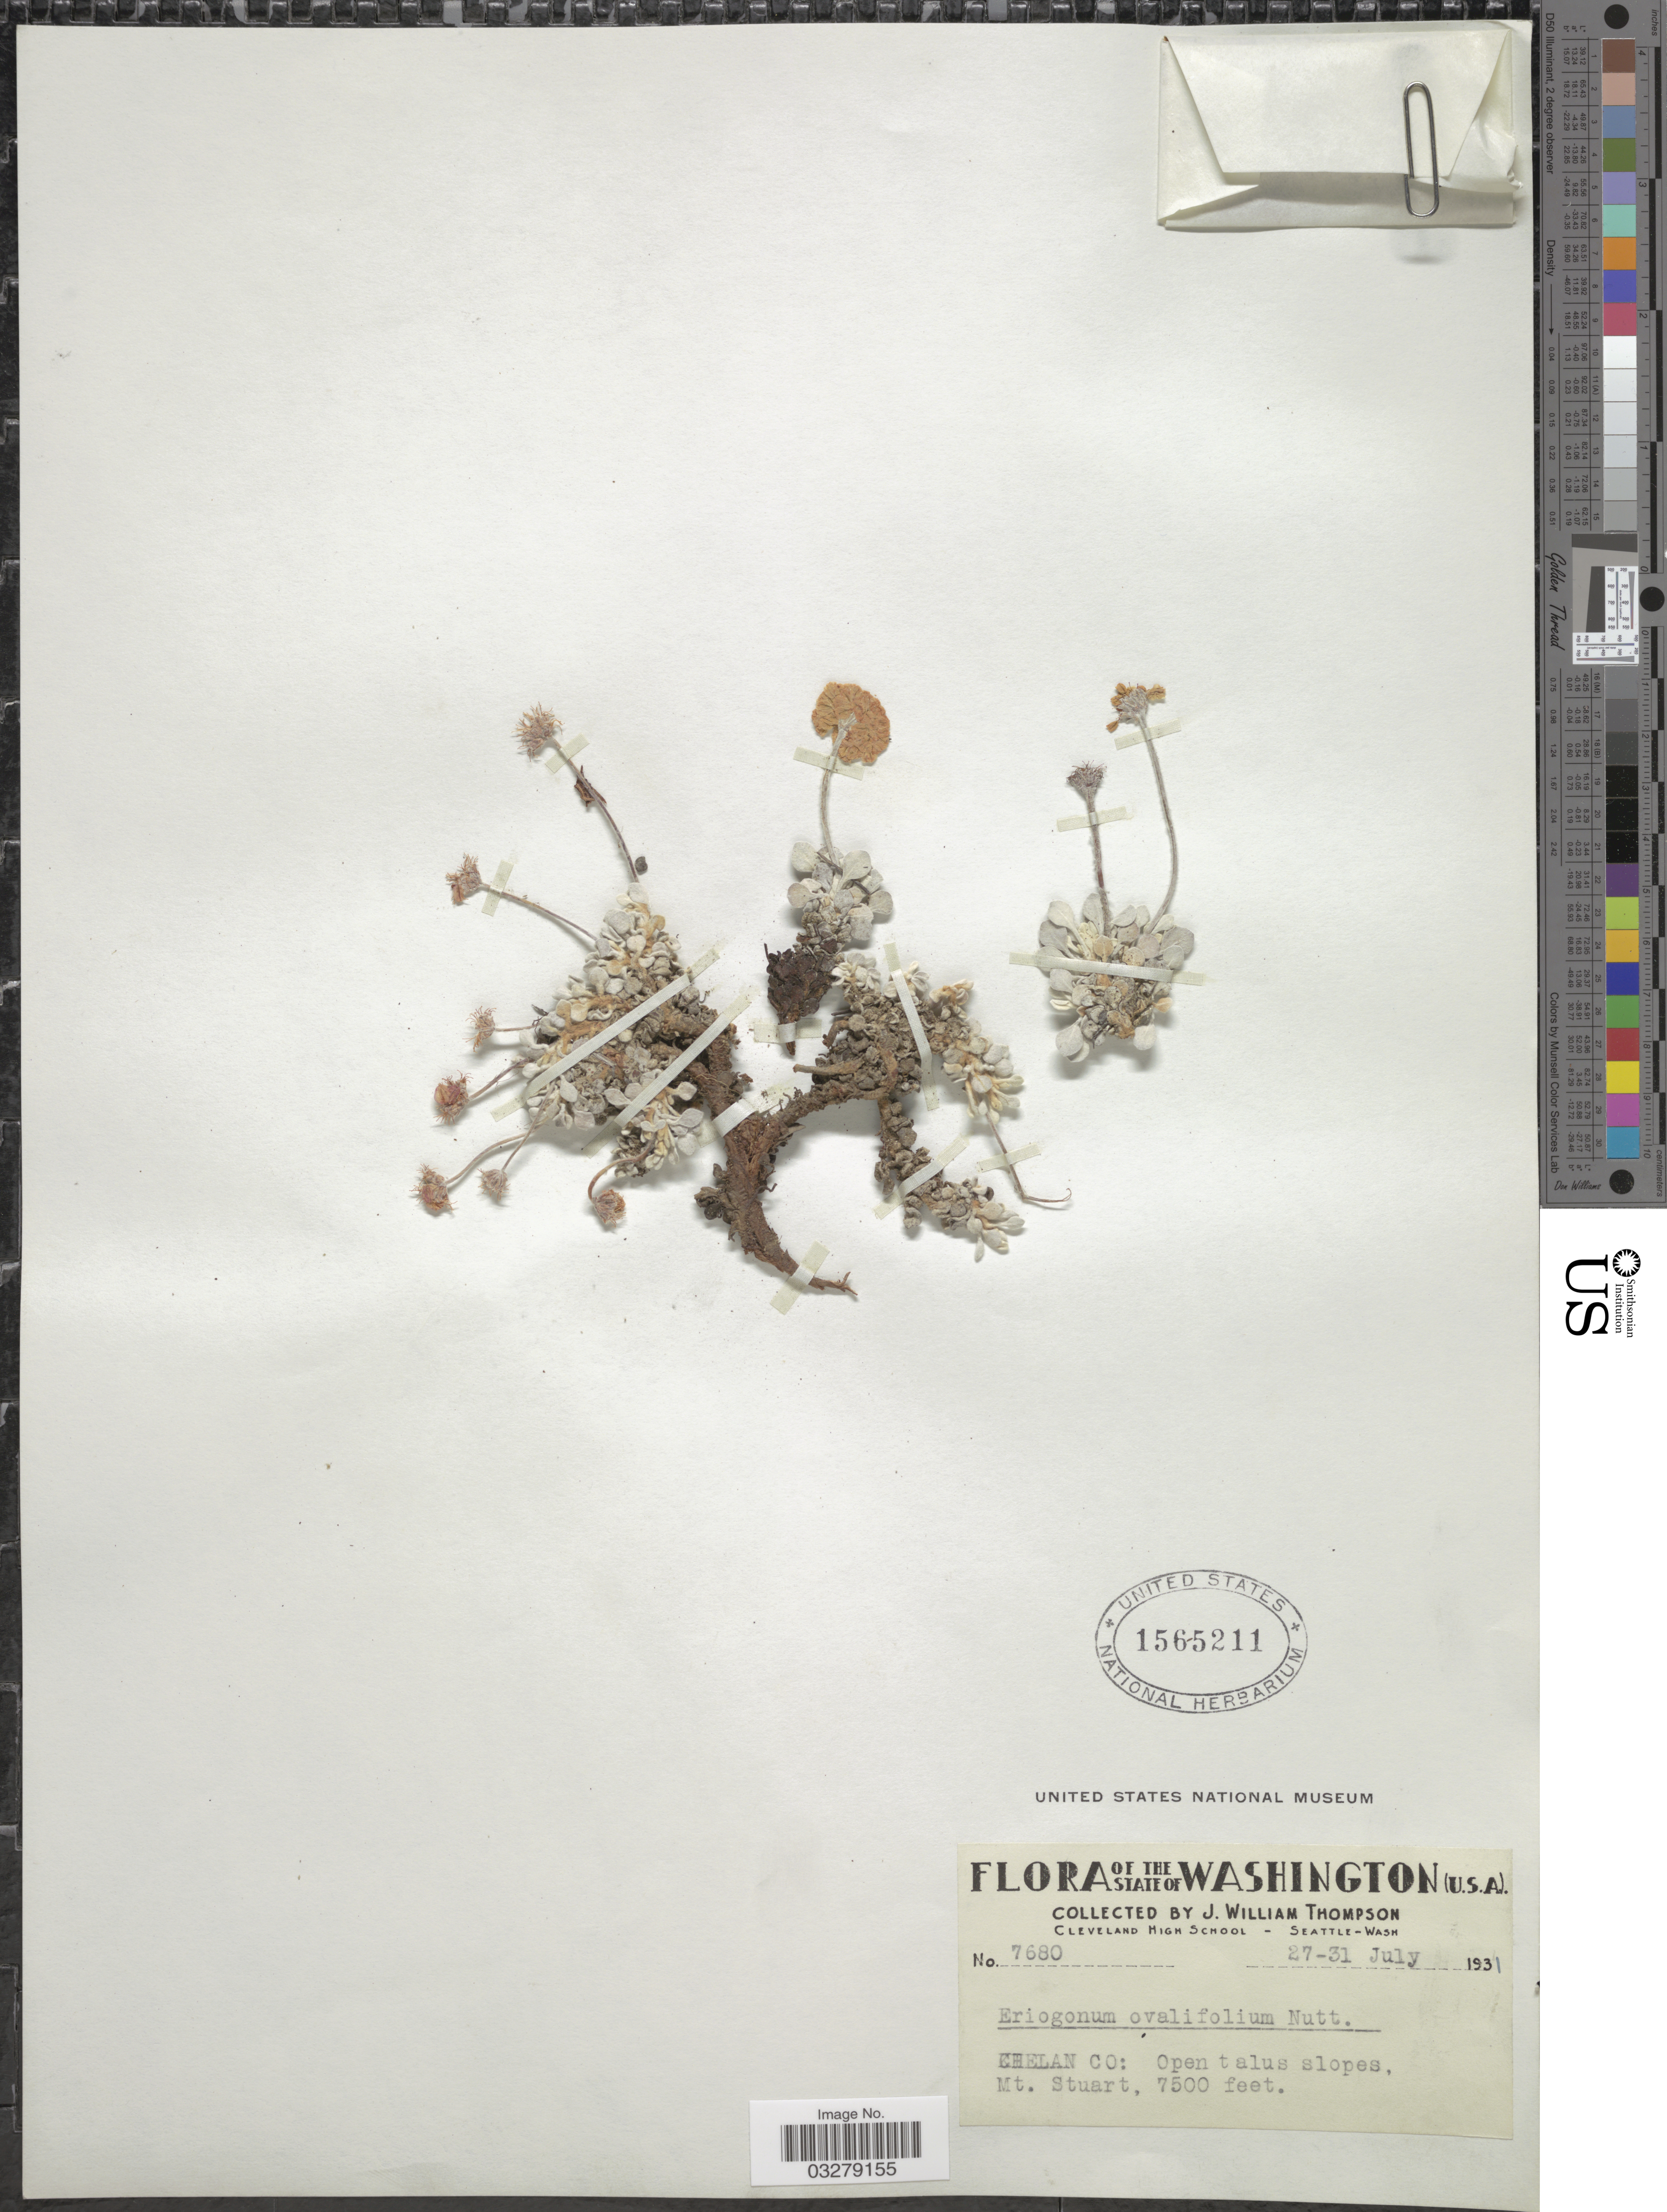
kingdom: Plantae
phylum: Tracheophyta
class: Magnoliopsida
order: Caryophyllales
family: Polygonaceae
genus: Eriogonum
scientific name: Eriogonum ovalifolium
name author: Nutt.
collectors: J. W. Thompson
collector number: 7680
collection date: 1931-07-27/1931-07-31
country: United States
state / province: Washington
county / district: Chelan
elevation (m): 2286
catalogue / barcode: US 1565211